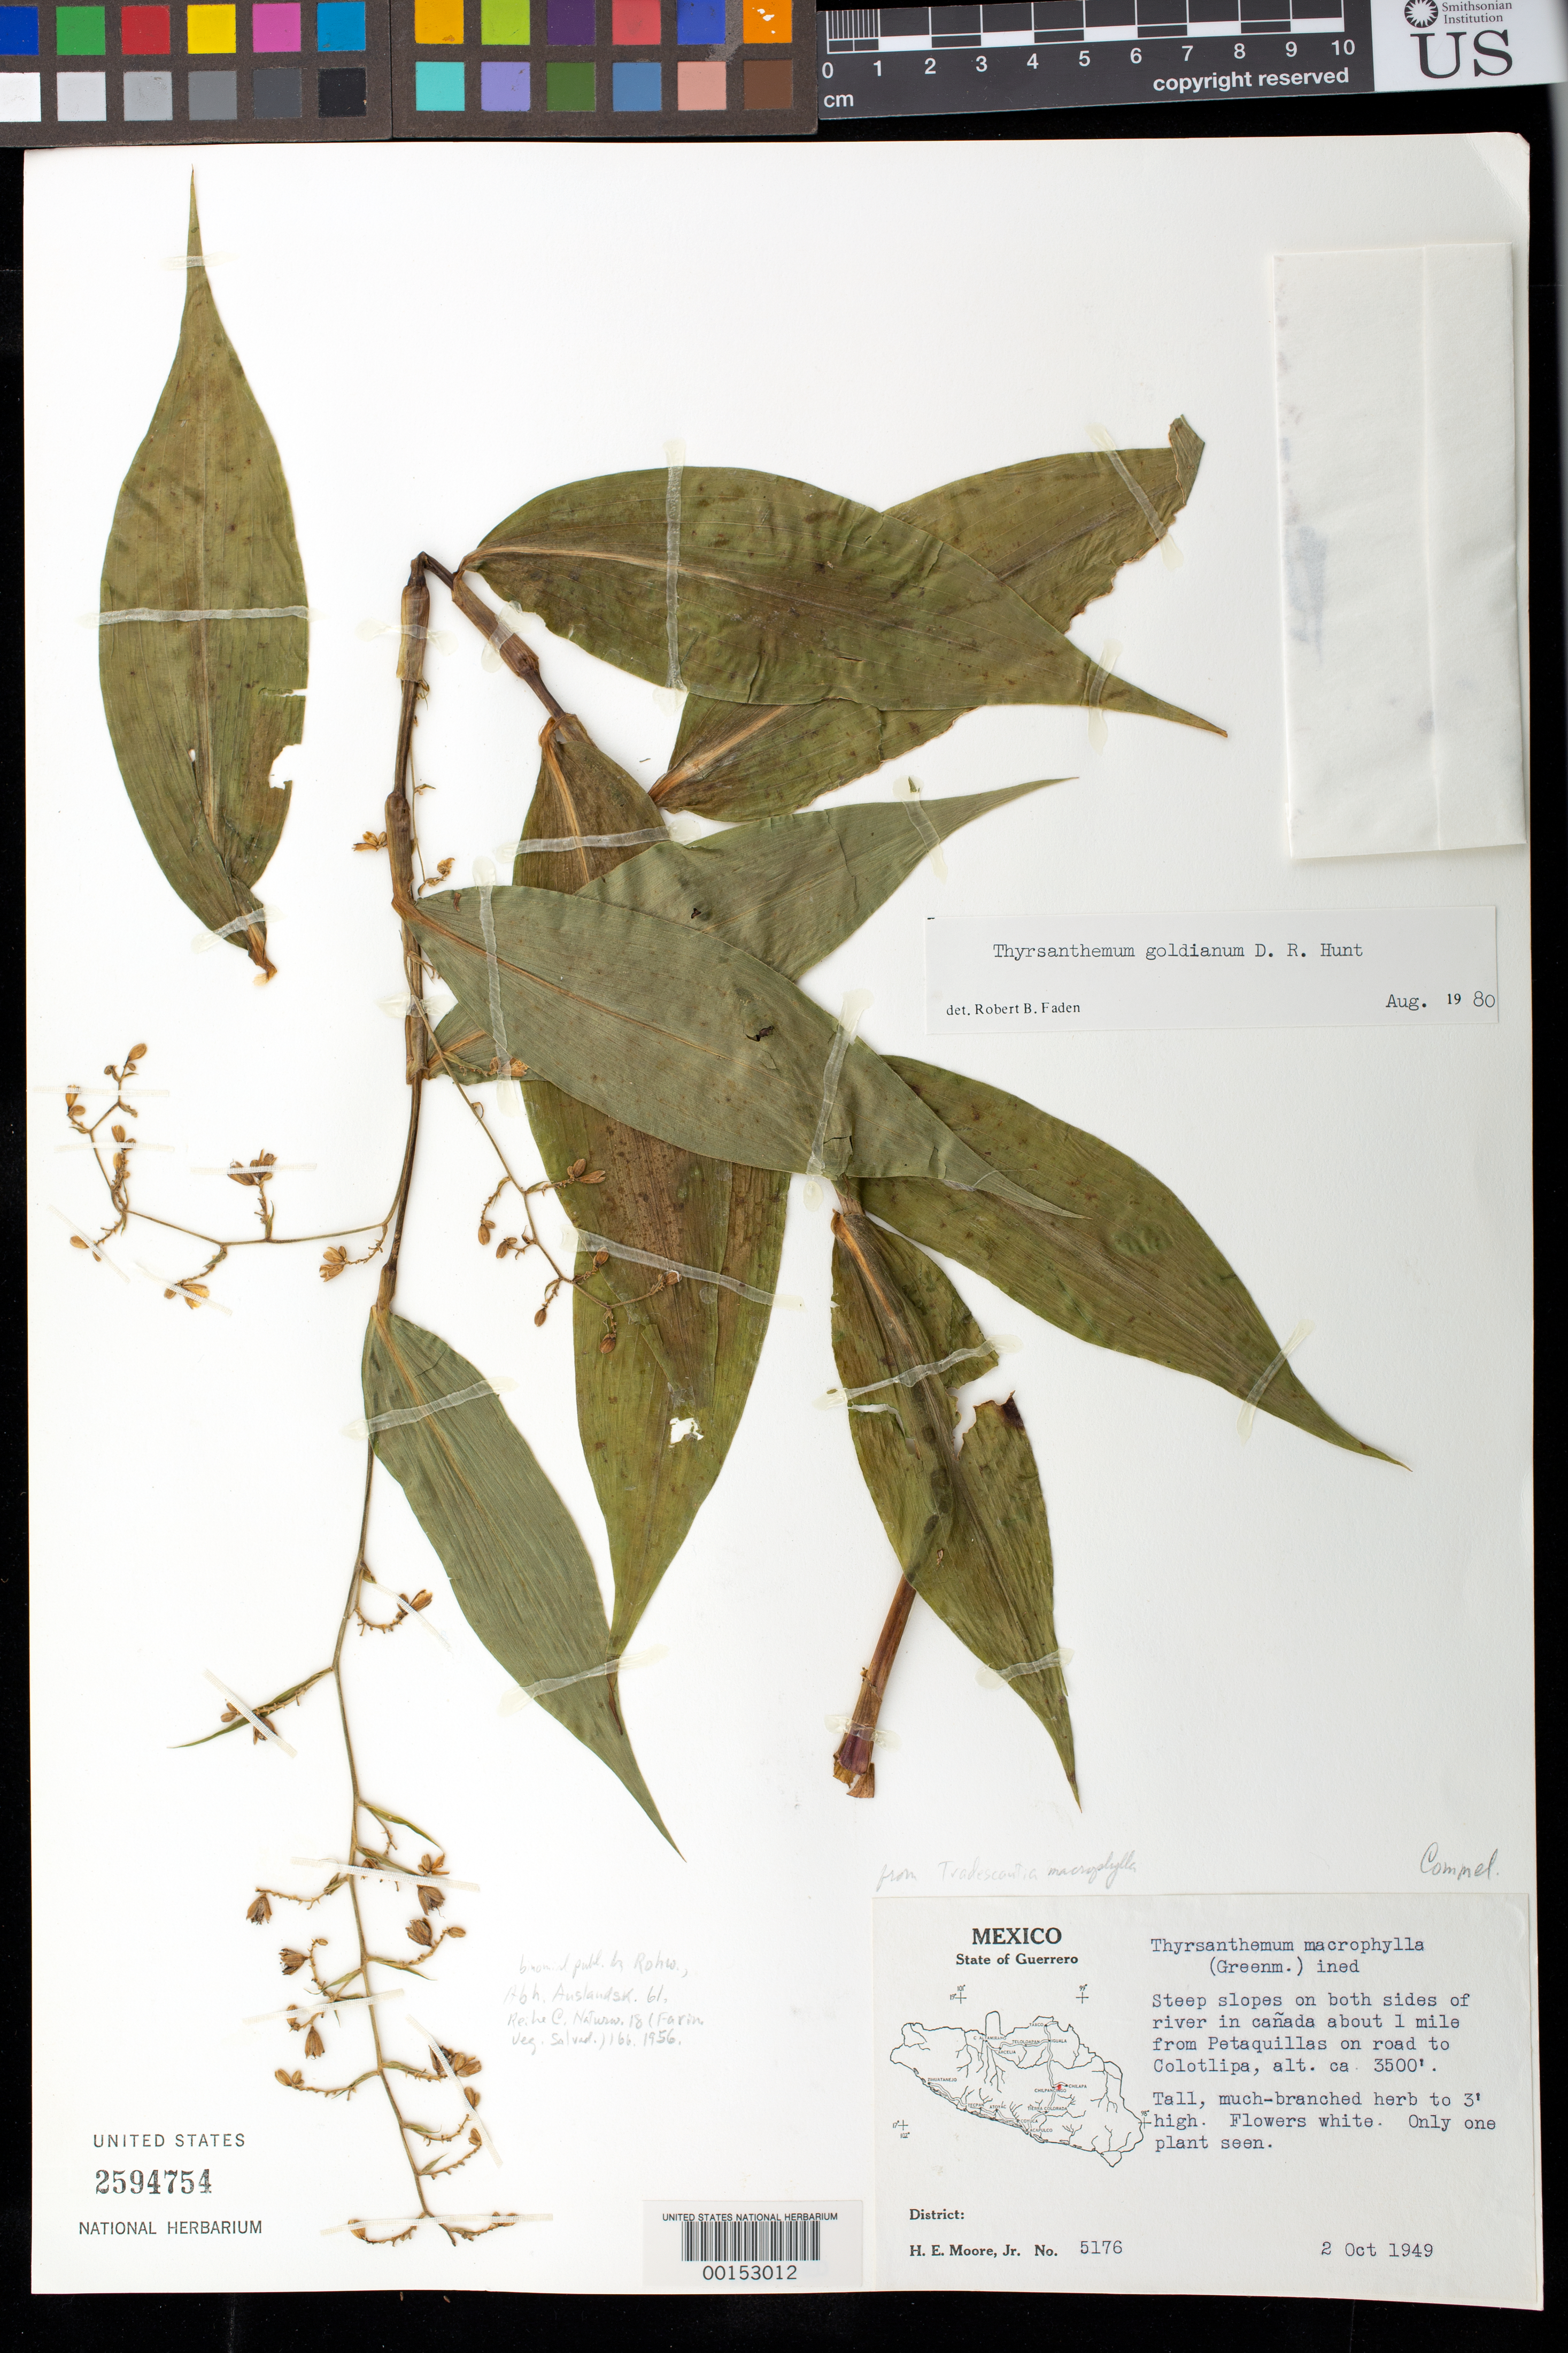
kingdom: Plantae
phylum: Tracheophyta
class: Liliopsida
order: Commelinales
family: Commelinaceae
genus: Thyrsanthemum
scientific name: Thyrsanthemum goldianum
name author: D.R. Hunt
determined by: Faden, Robert B., (US), Smithsonian Institution - National Museum of Natural History (UNITED STATES)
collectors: H. E. Moore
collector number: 5176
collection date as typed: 02 Oct 1949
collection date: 1949-10-02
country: Mexico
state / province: Guerrero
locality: Near petaquillas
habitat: Steep slopes, riverbank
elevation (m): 1068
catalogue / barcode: US 2594754